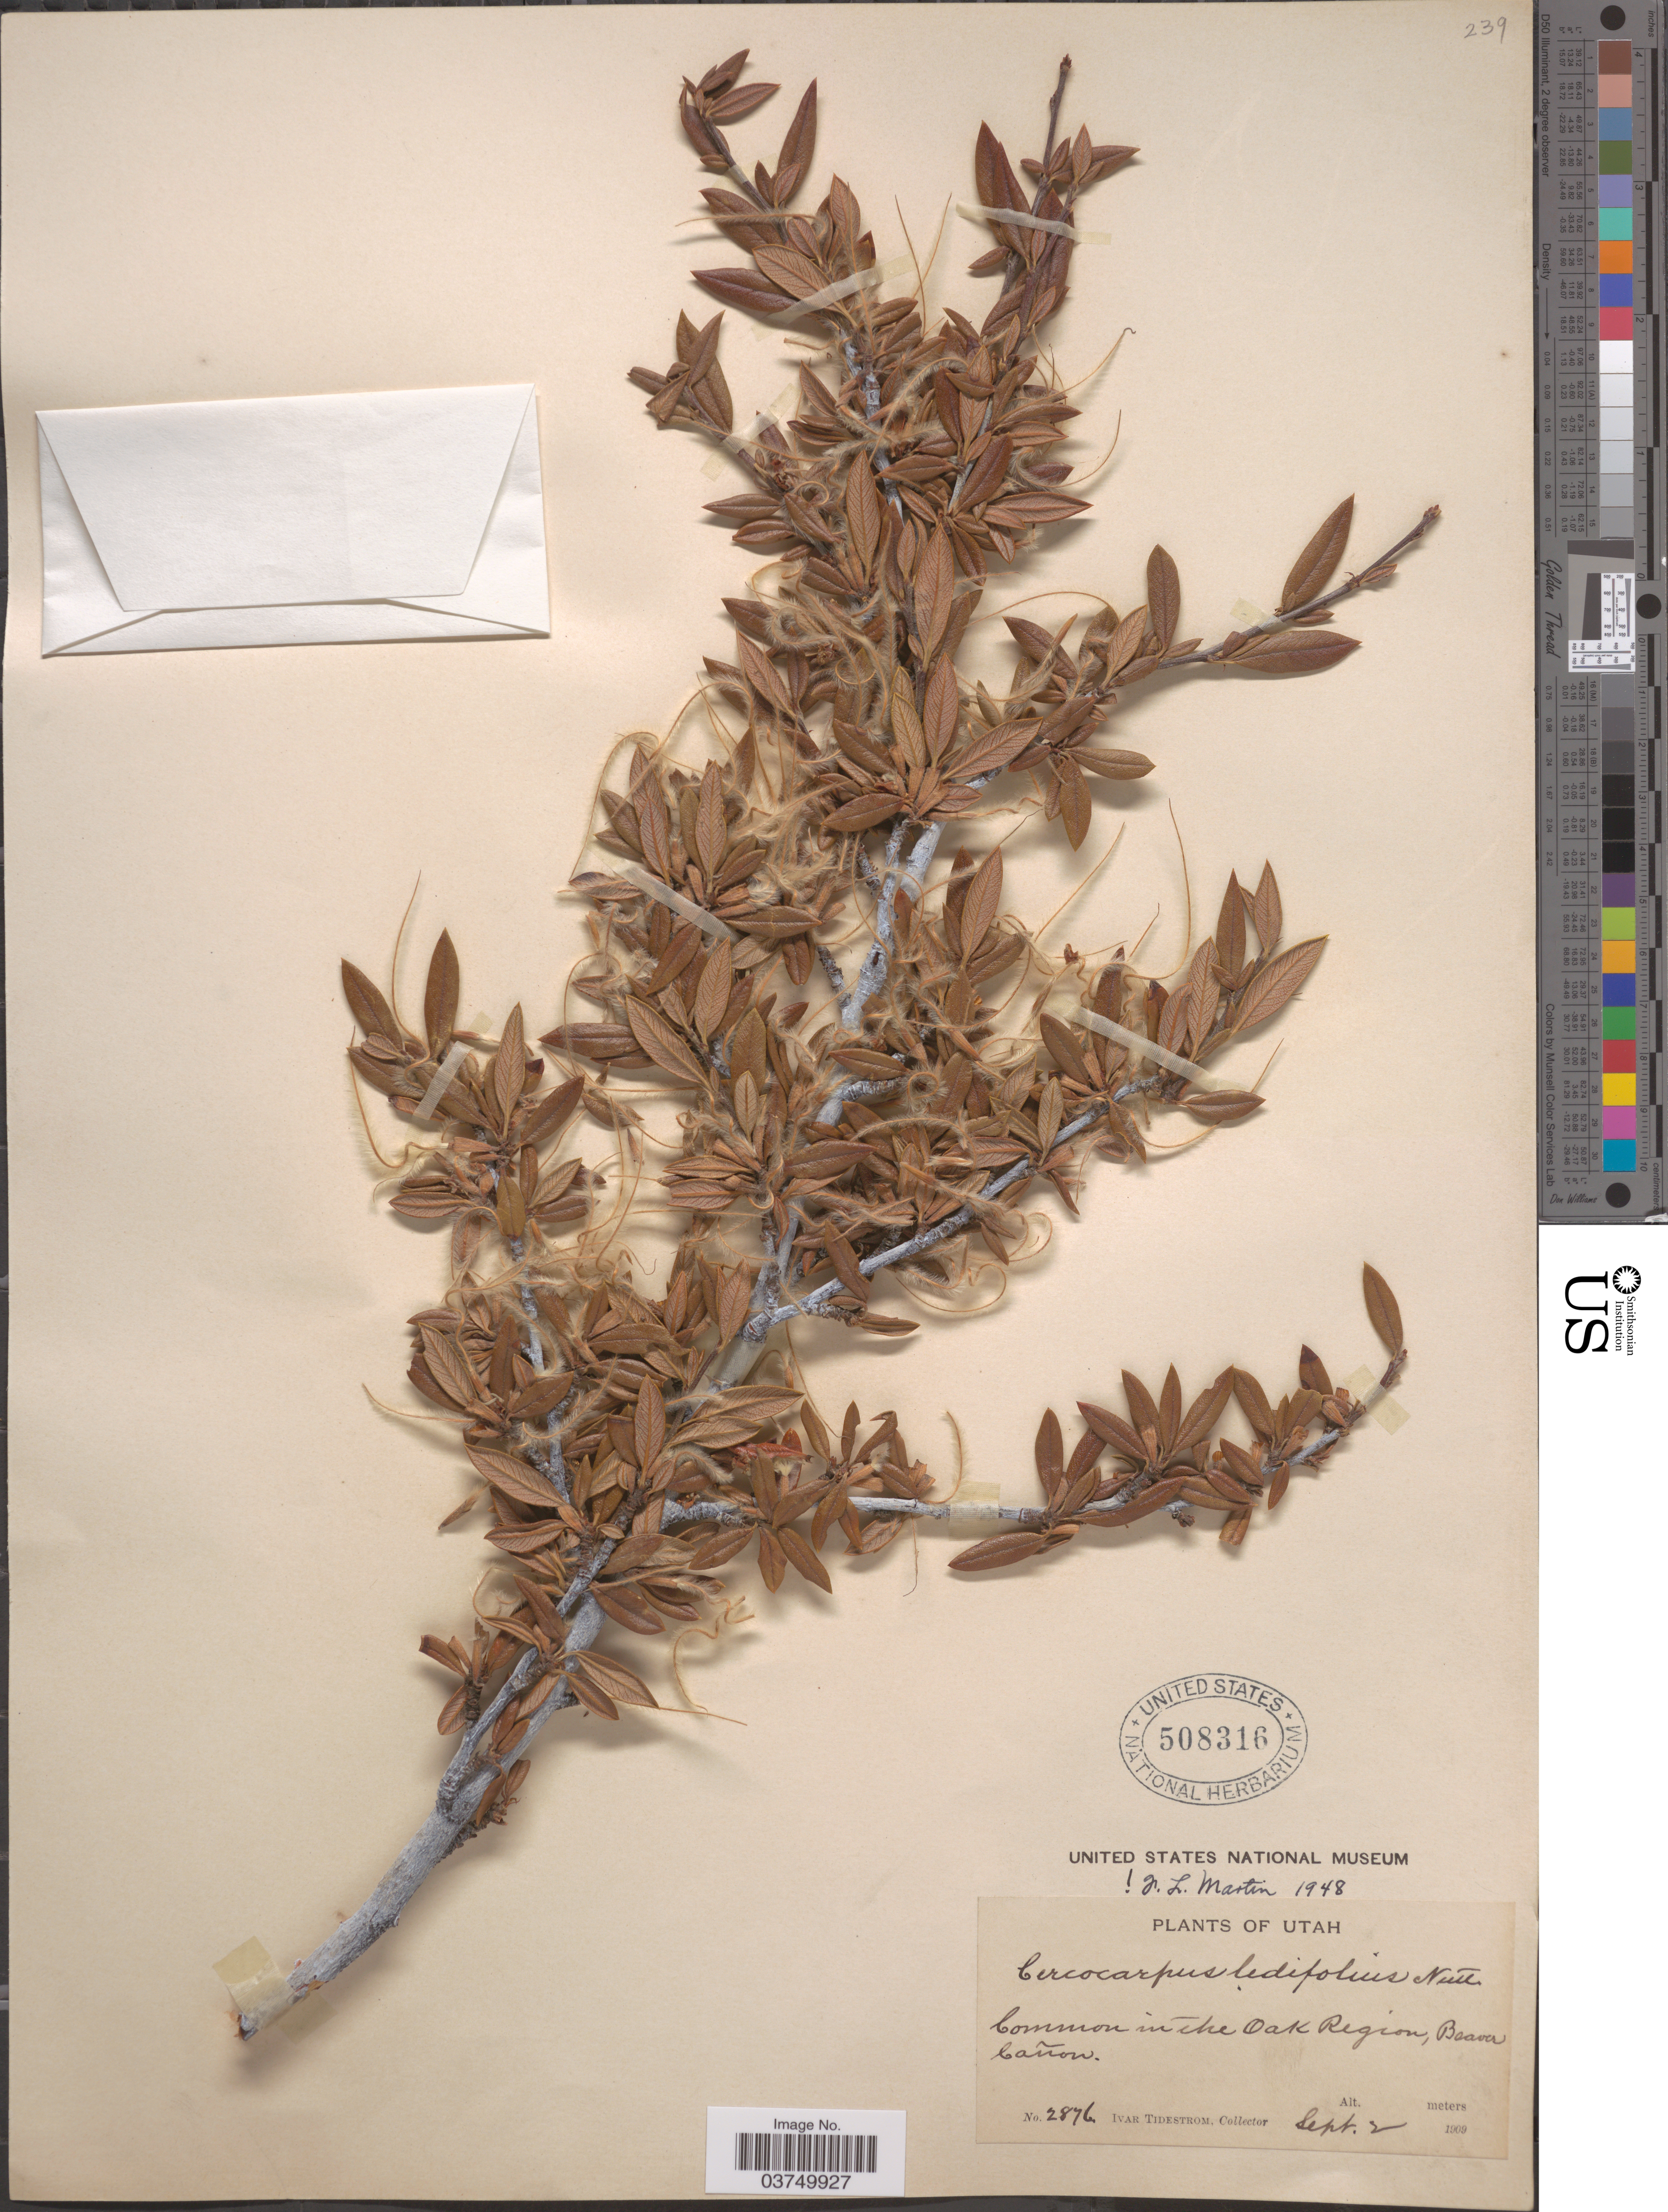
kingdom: Plantae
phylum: Tracheophyta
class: Magnoliopsida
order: Rosales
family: Rosaceae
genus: Cercocarpus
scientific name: Cercocarpus ledifolius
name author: Nutt.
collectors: I. F. Tidestrom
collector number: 2876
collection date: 1909-09-02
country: United States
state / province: Utah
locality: In the Oak Region, Beaver Cañon.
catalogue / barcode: US 508316